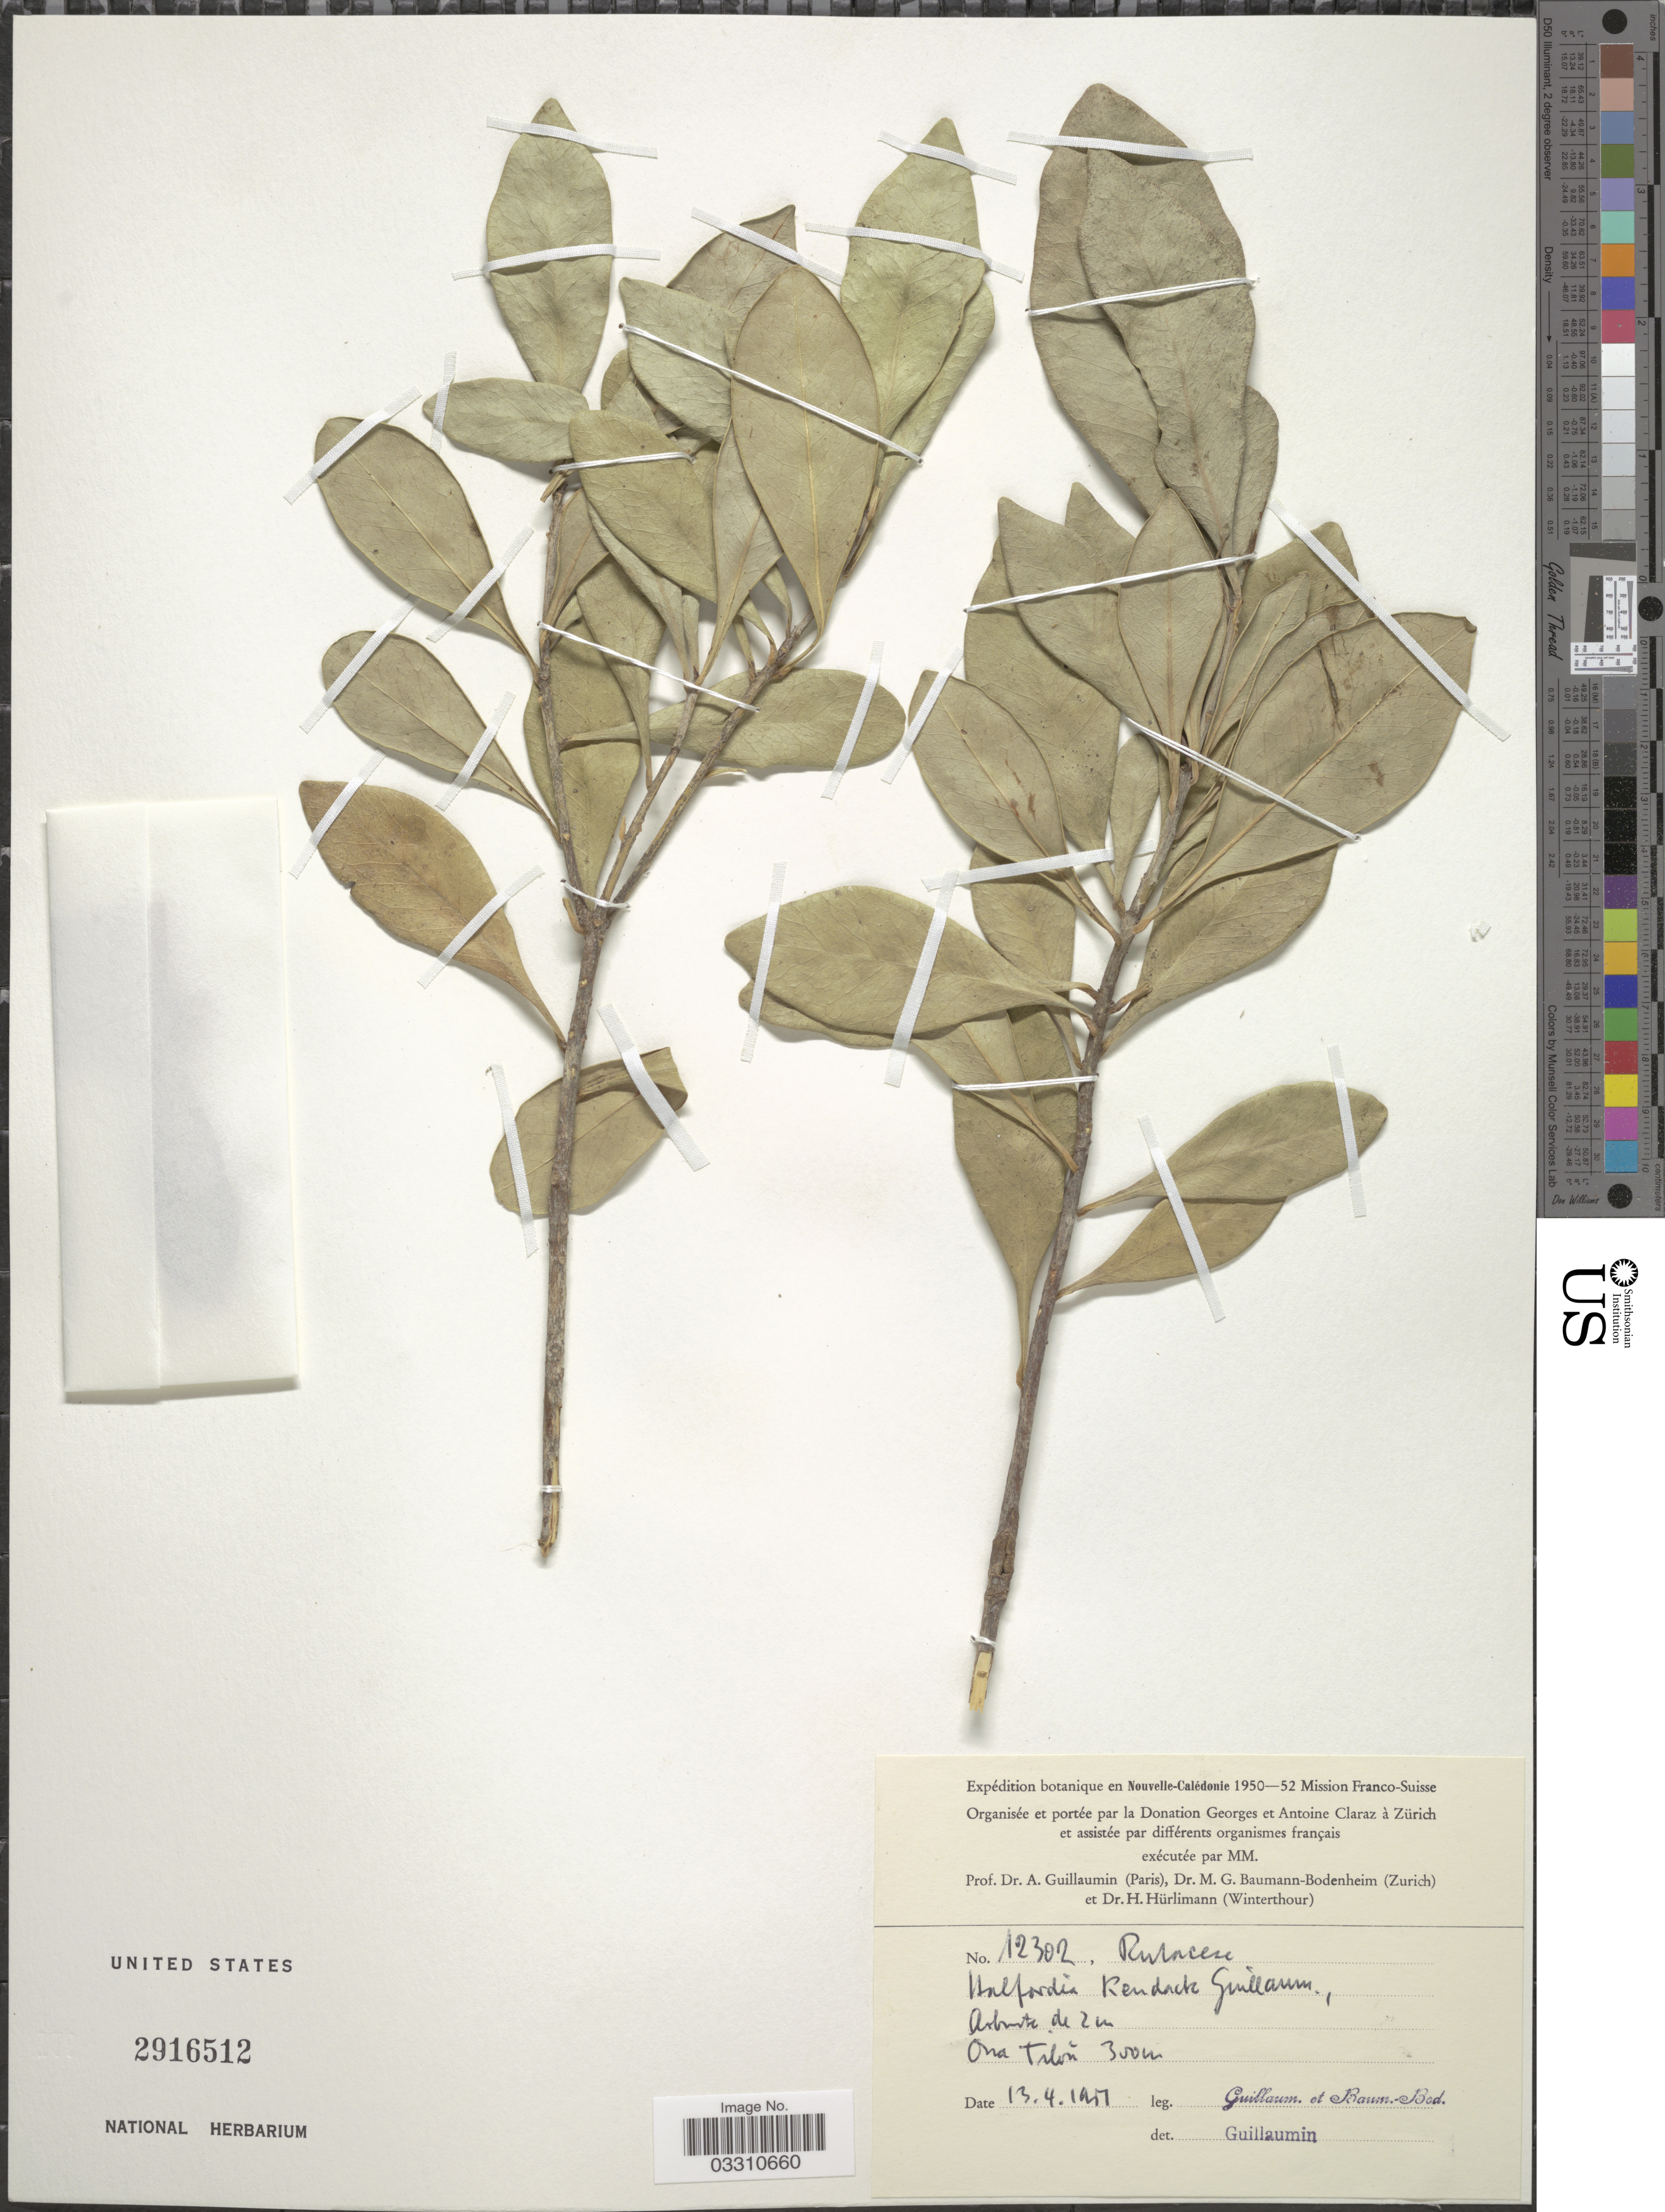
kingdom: Plantae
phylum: Tracheophyta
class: Magnoliopsida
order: Sapindales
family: Rutaceae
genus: Halfordia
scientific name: Halfordia kendack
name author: (Montrouz.) Guillaumin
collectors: A. Guillaumin & M. G. Baumann-Bodenheim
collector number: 12302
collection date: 1951-04-13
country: New Caledonia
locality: Nouvelle-Calédonie. Ona Tilón [interpreted].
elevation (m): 300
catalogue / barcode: US 2916512